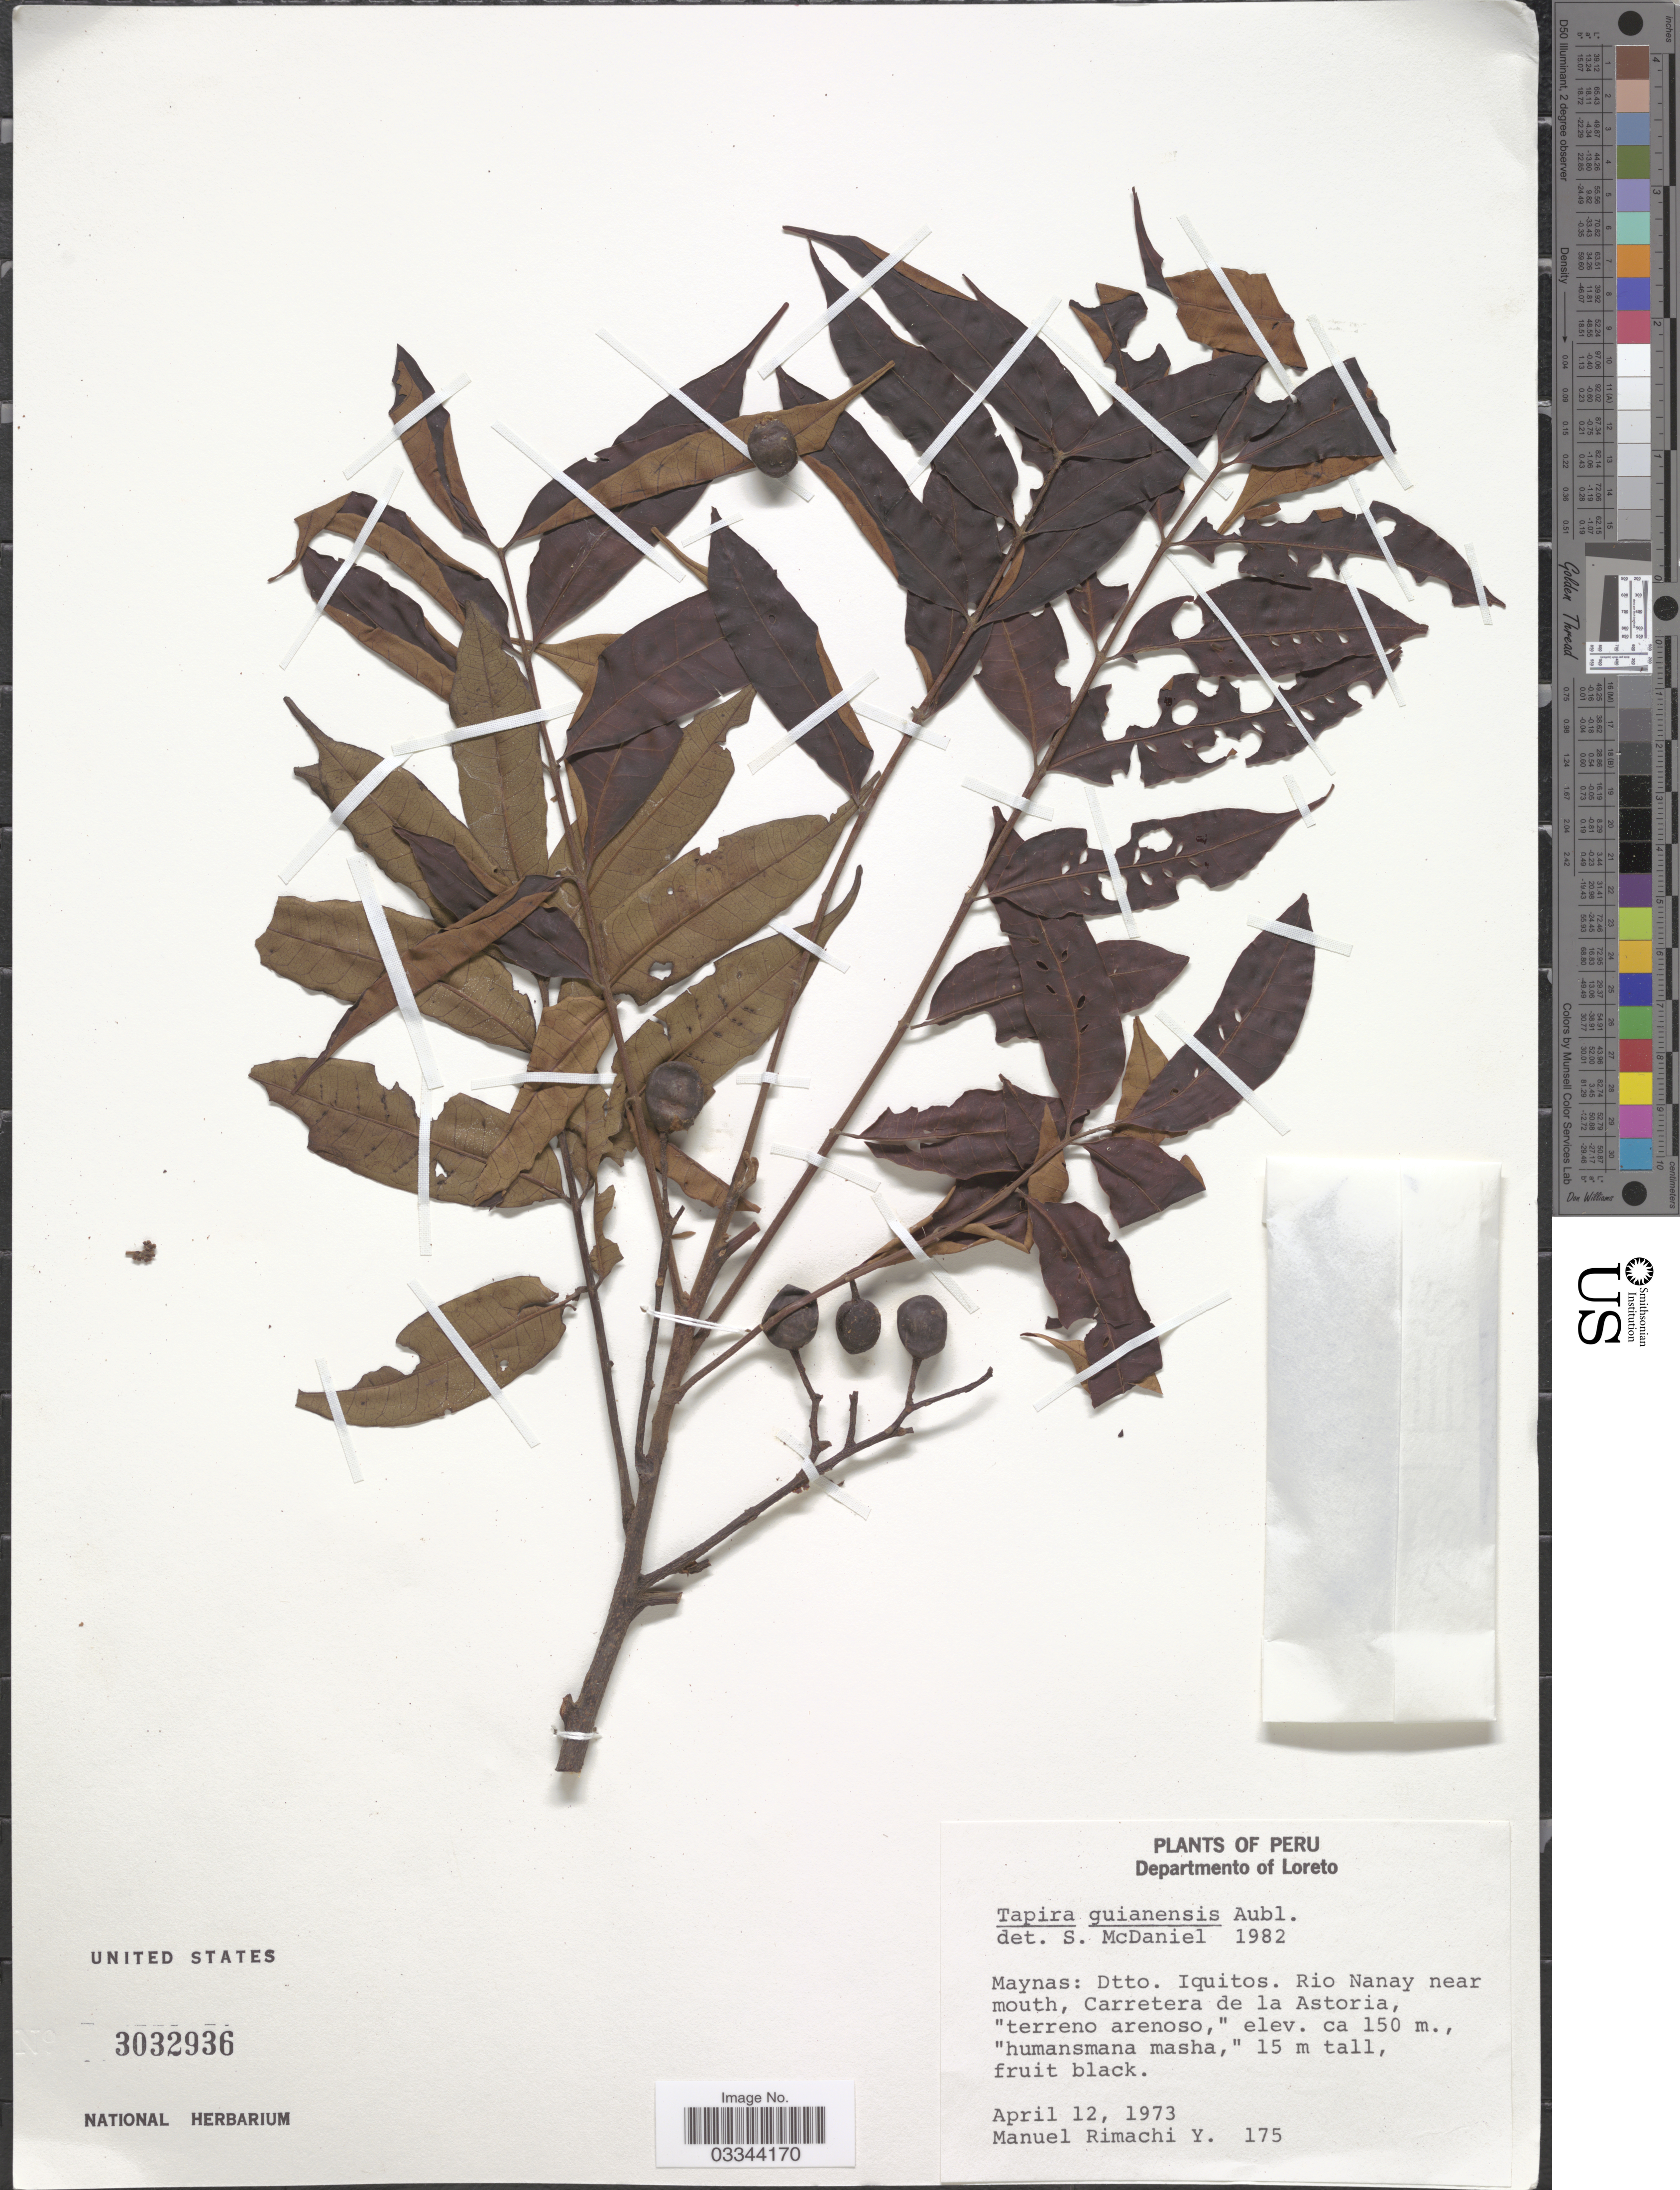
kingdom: Plantae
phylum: Tracheophyta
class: Magnoliopsida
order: Sapindales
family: Anacardiaceae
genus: Tapirira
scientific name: Tapirira guianensis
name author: Aubl.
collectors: M. Rimachi Y.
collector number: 175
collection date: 1973-04-12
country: Peru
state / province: Loreto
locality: Departmento of Loreto. Maynas: Dtto. Iquitos. Rio Nanay near mouth, Carretera de la Astoria.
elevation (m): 150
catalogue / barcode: US 3032936